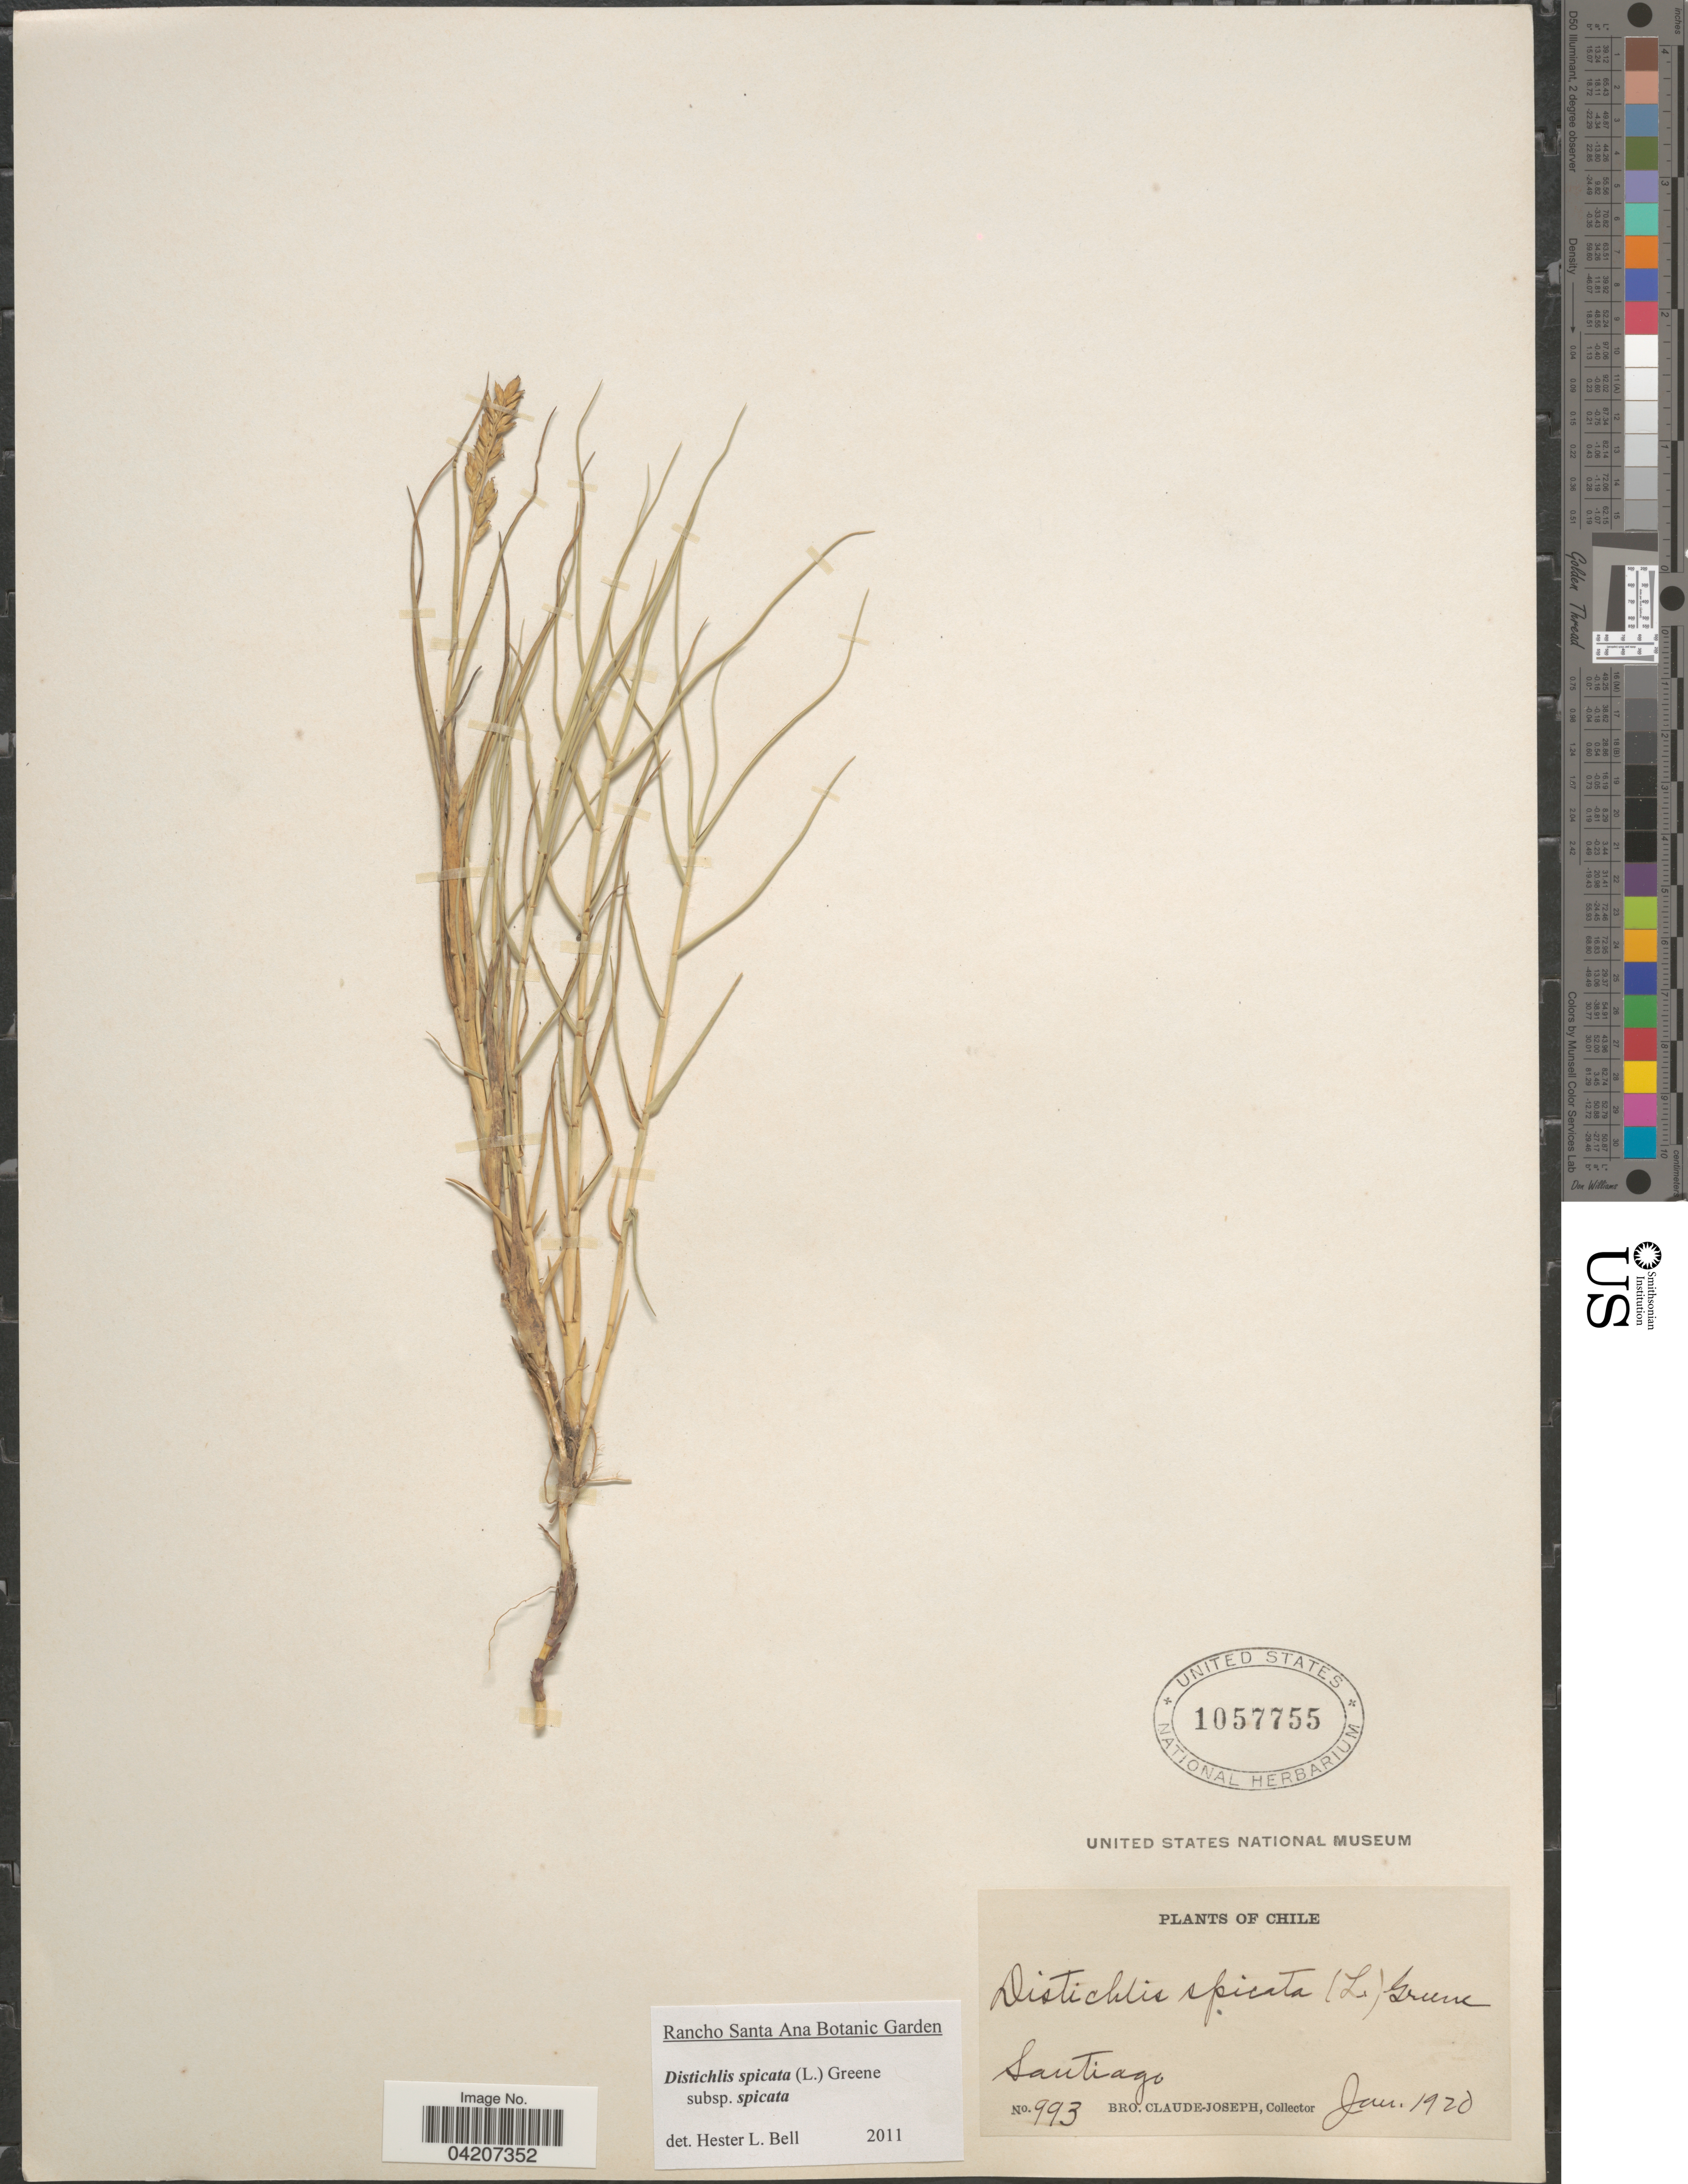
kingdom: Plantae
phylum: Tracheophyta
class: Liliopsida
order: Poales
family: Poaceae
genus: Distichlis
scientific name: Distichlis spicata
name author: (L.) Greene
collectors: Bro. Claude-Joseph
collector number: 993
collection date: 1920-01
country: Chile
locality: Santiago.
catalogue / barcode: US 1057755